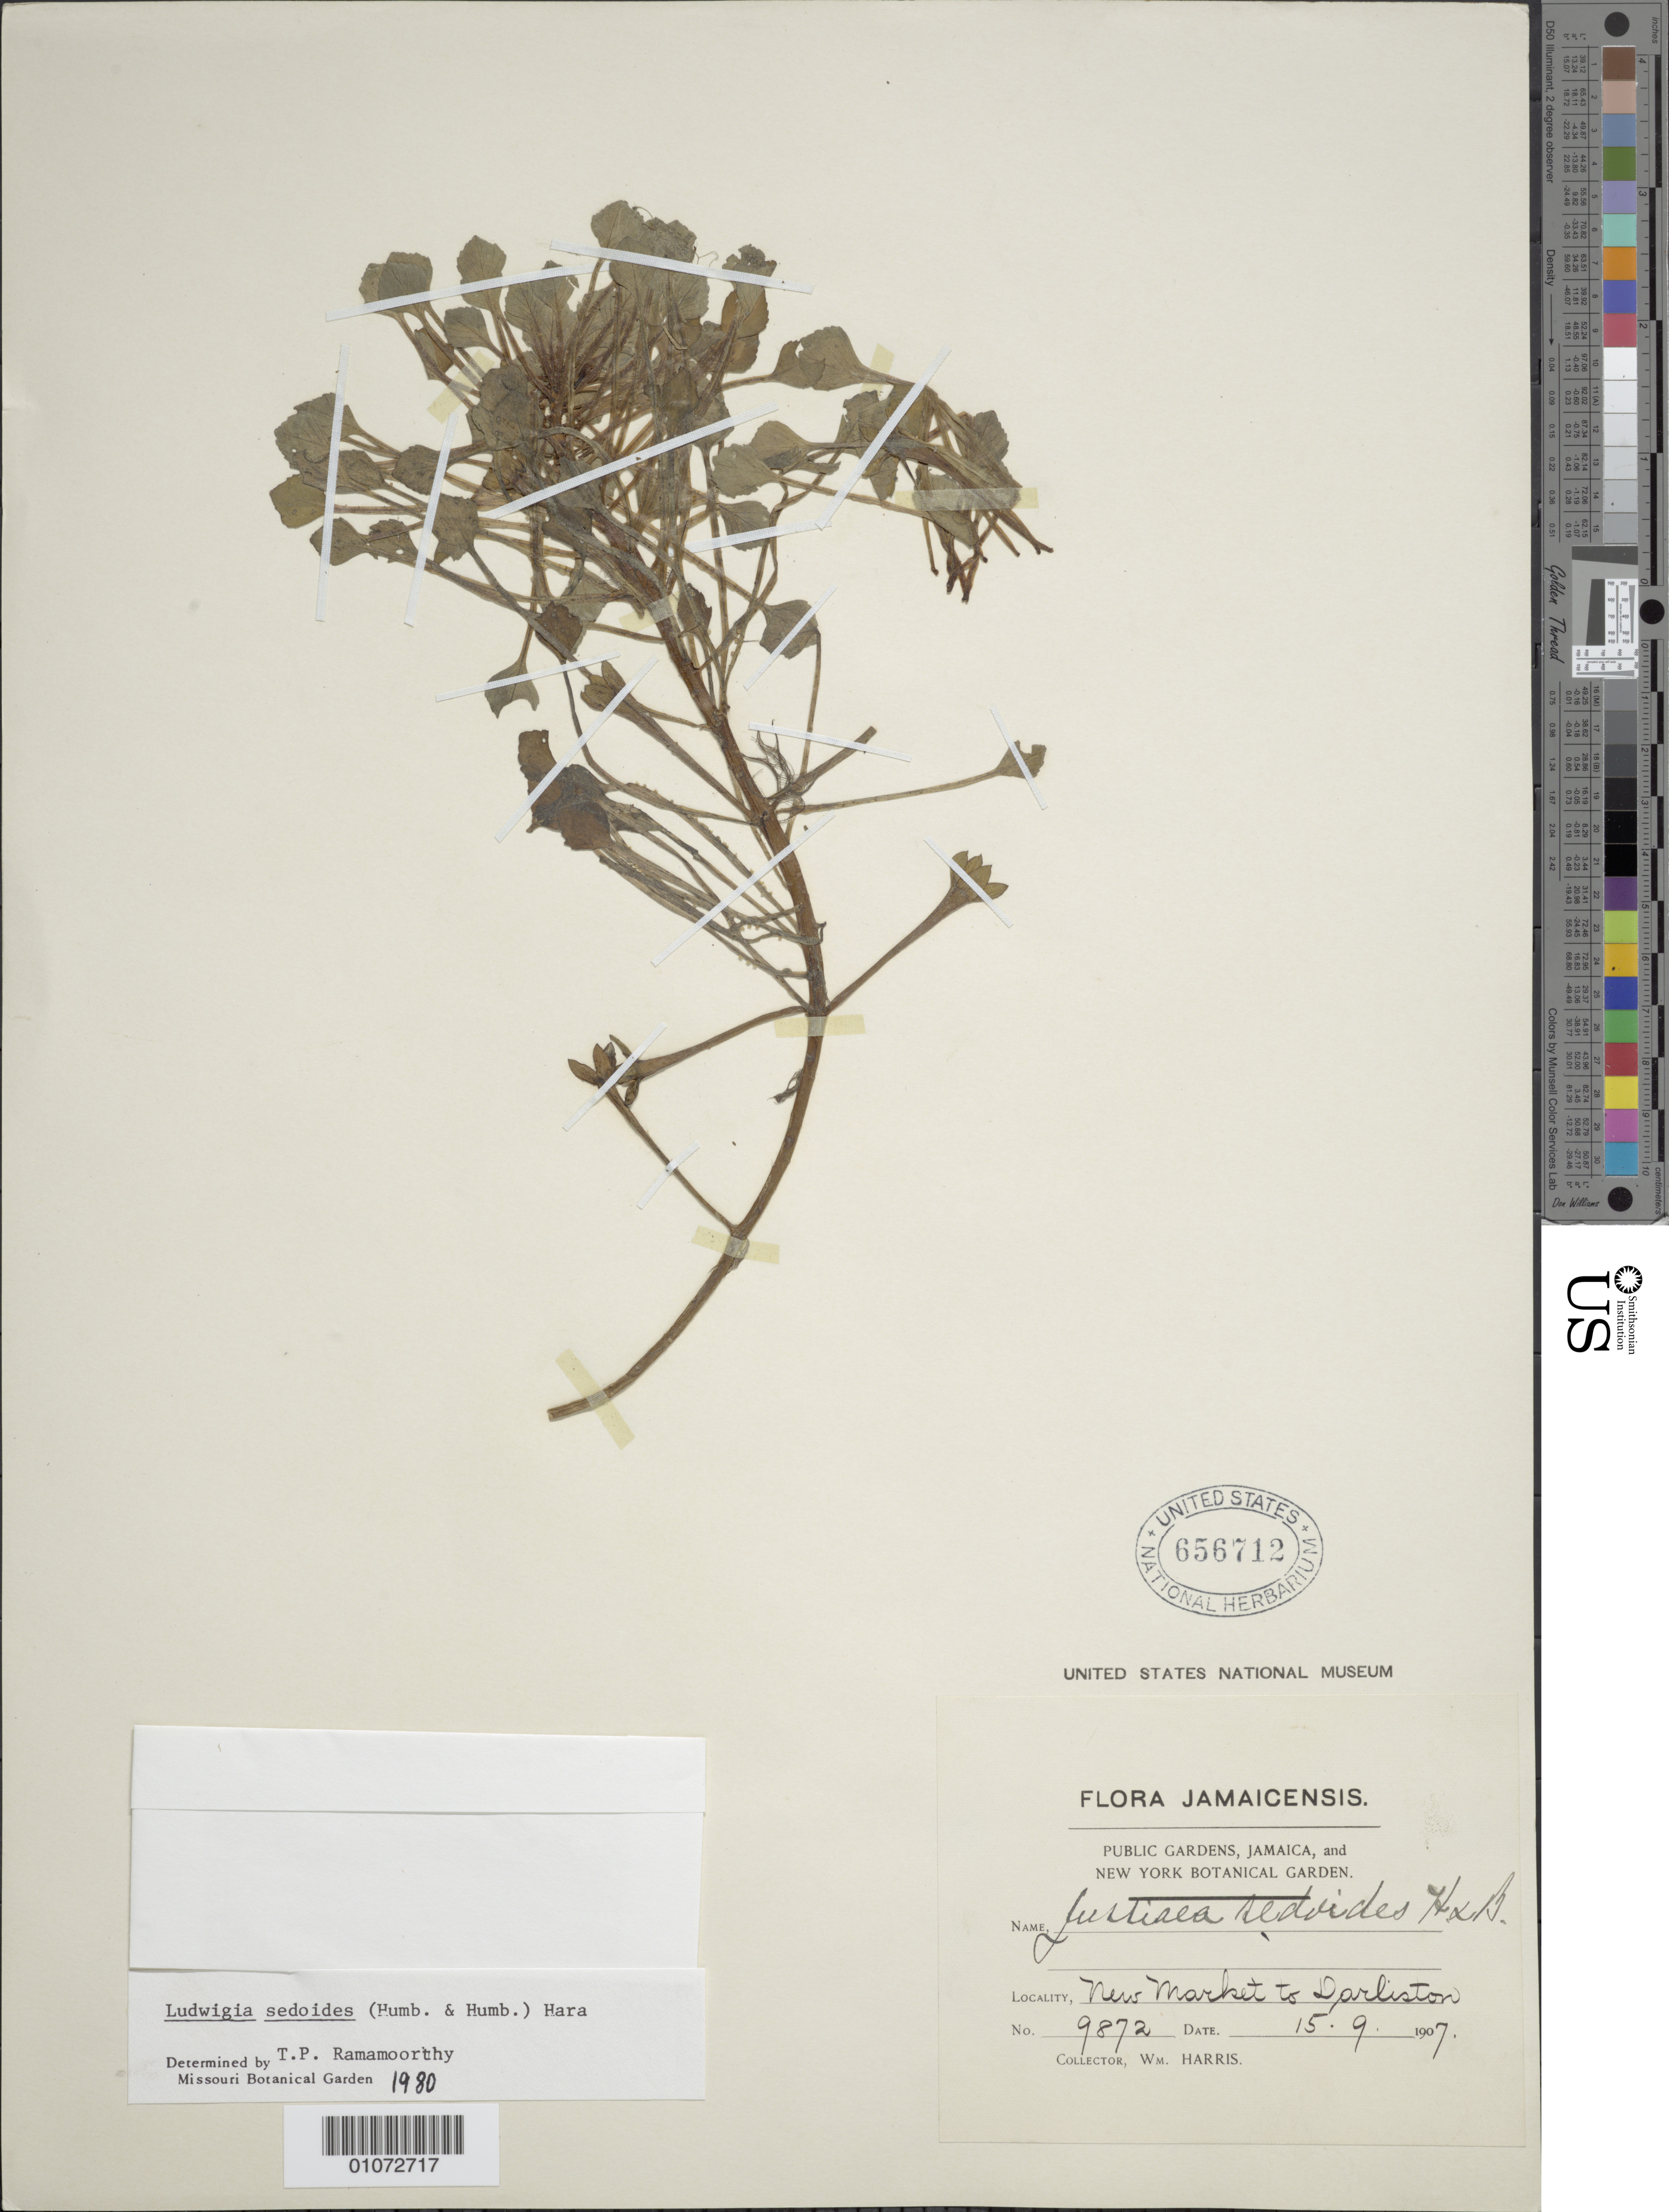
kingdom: Plantae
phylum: Tracheophyta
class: Magnoliopsida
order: Myrtales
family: Onagraceae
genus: Ludwigia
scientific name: Ludwigia sedoides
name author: (Humb. & Bonpl.) H. Hara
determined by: Ramamoorthy, T. P.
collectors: W. Harris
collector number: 9872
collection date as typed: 15 Sep 1907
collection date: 1907-09-15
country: Jamaica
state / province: Westmoreland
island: Jamaica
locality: New Market to Darliston.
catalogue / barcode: US 656712